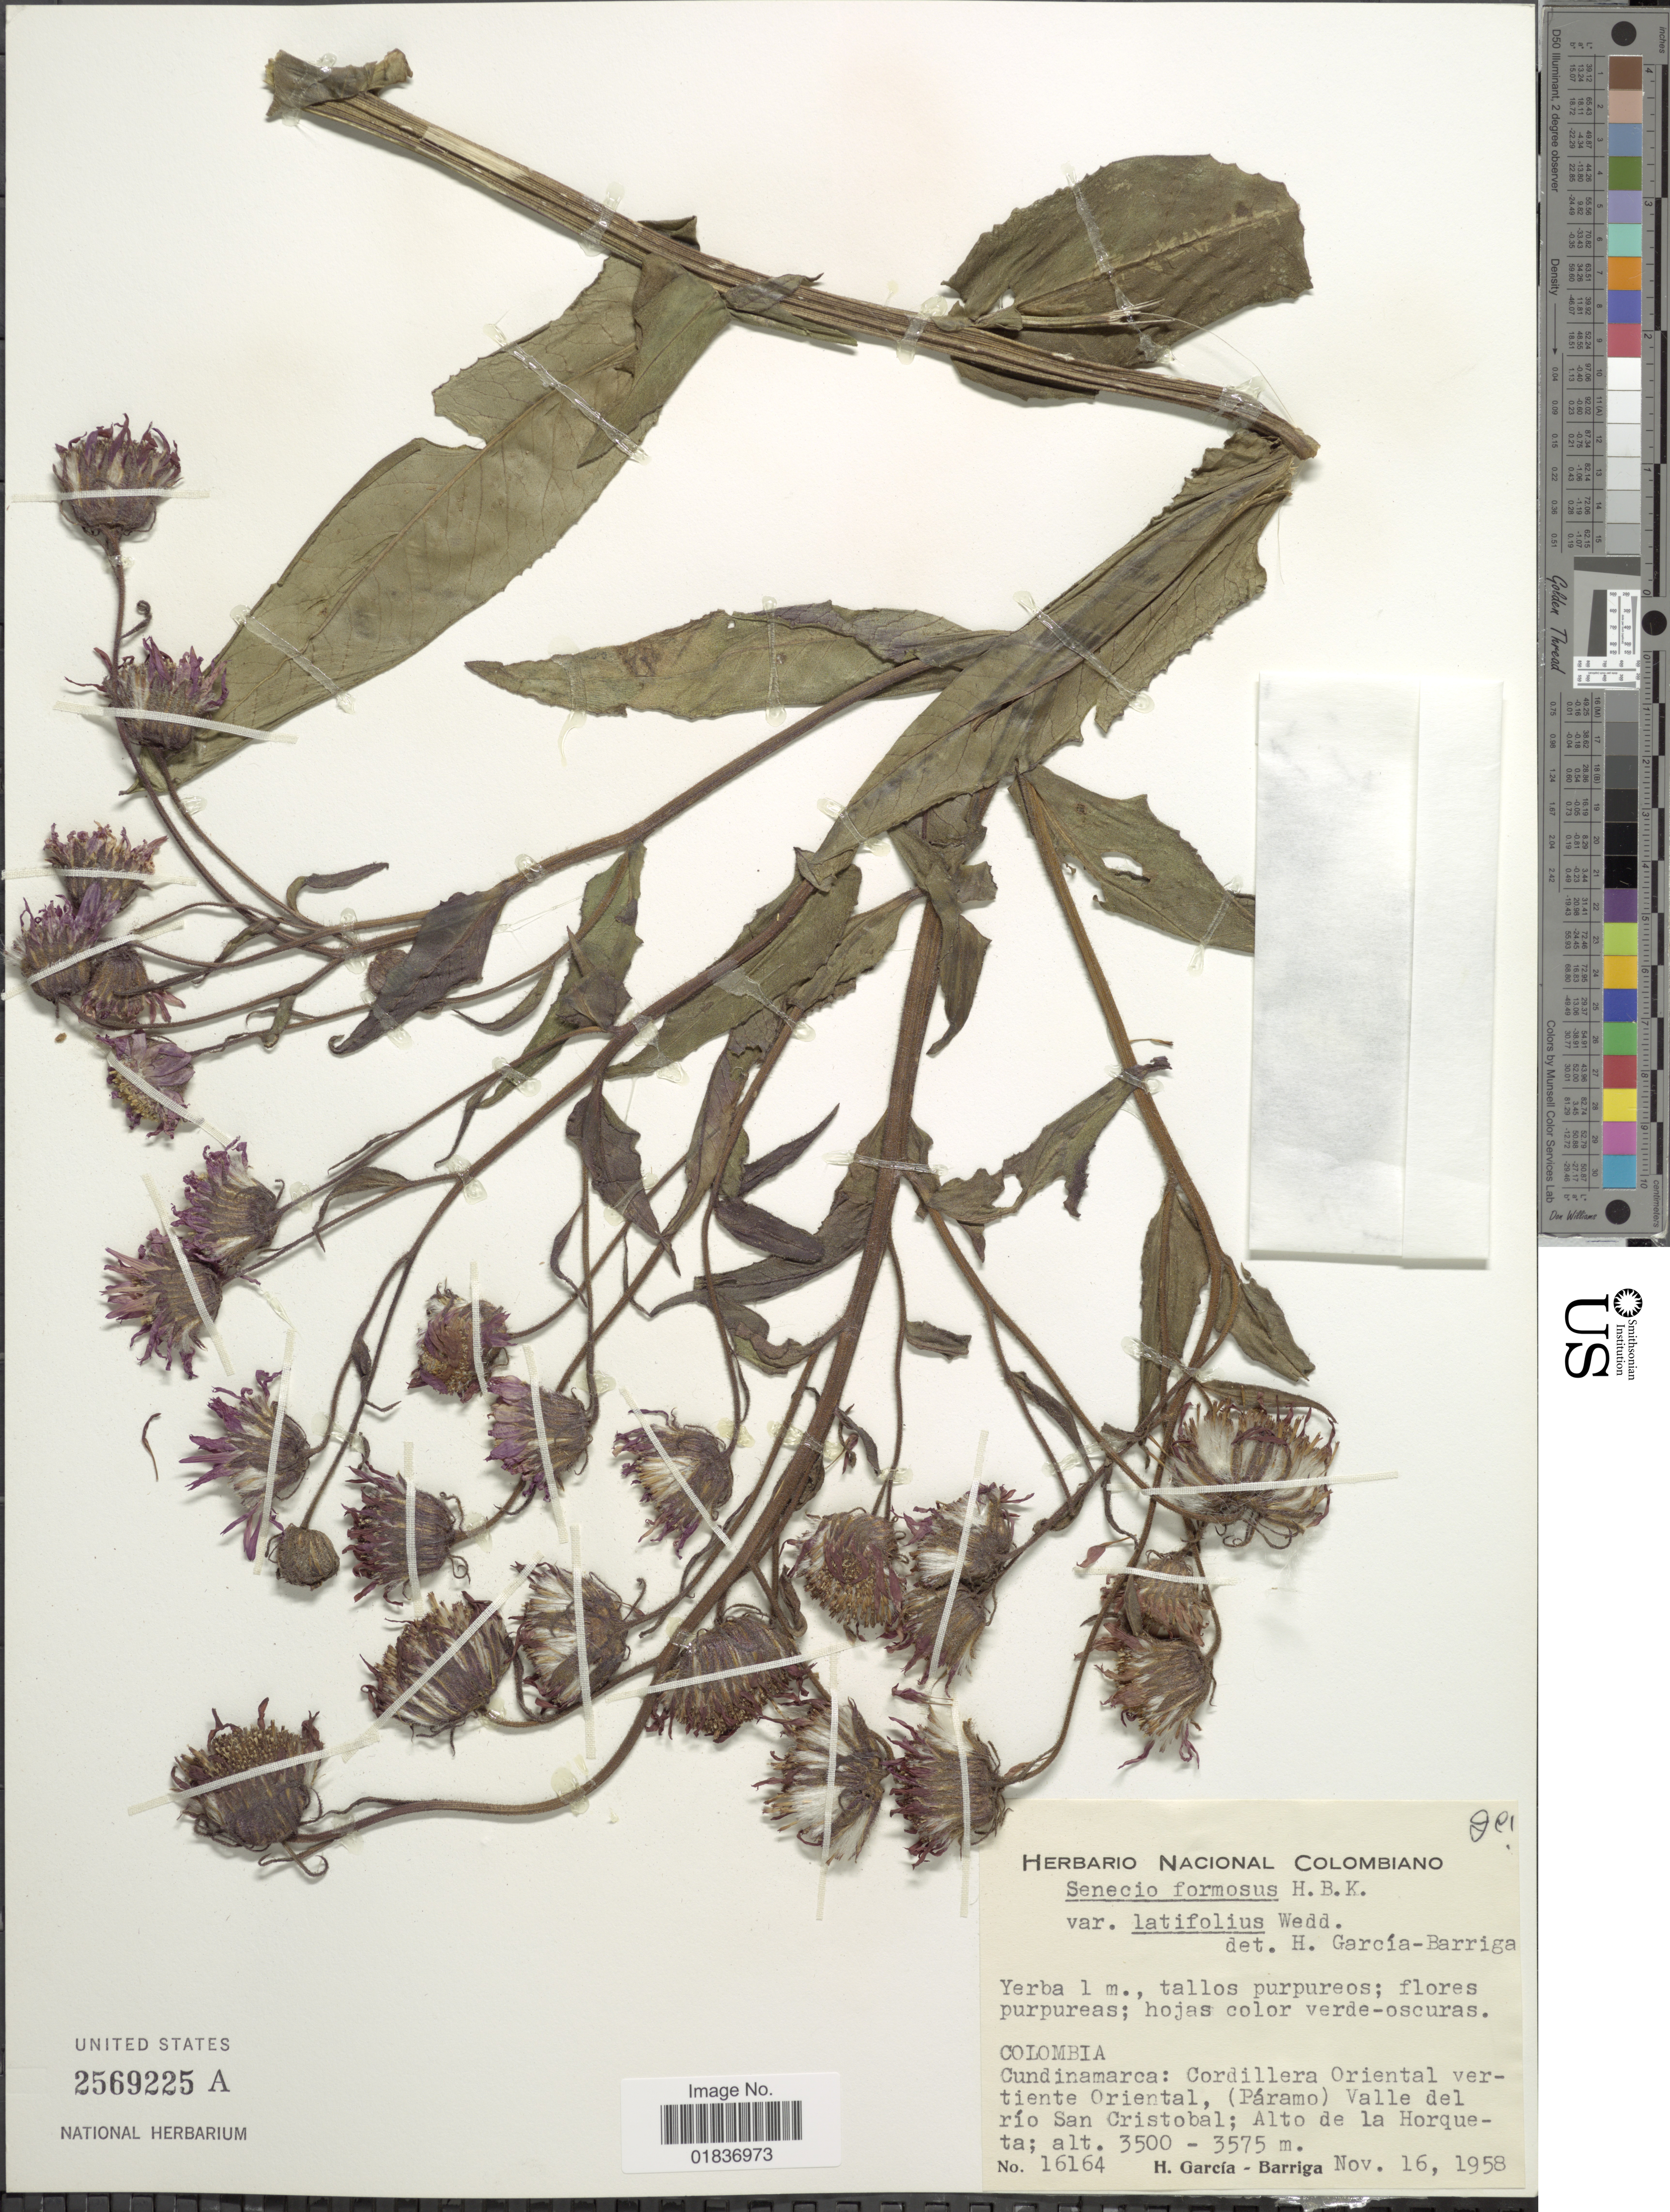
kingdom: Plantae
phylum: Tracheophyta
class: Magnoliopsida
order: Asterales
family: Asteraceae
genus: Senecio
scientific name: Senecio wedglacialis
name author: Cuatrec.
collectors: H. García Barriga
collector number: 16164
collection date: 1958-11-16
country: Colombia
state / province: Cundinamarca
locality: Cundinamarca: Cordillera Oriental vertiente Oriental, (Paramo) Valle del rio San Cristobal; Alto de la Horqueta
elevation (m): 3500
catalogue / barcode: US 2569225A